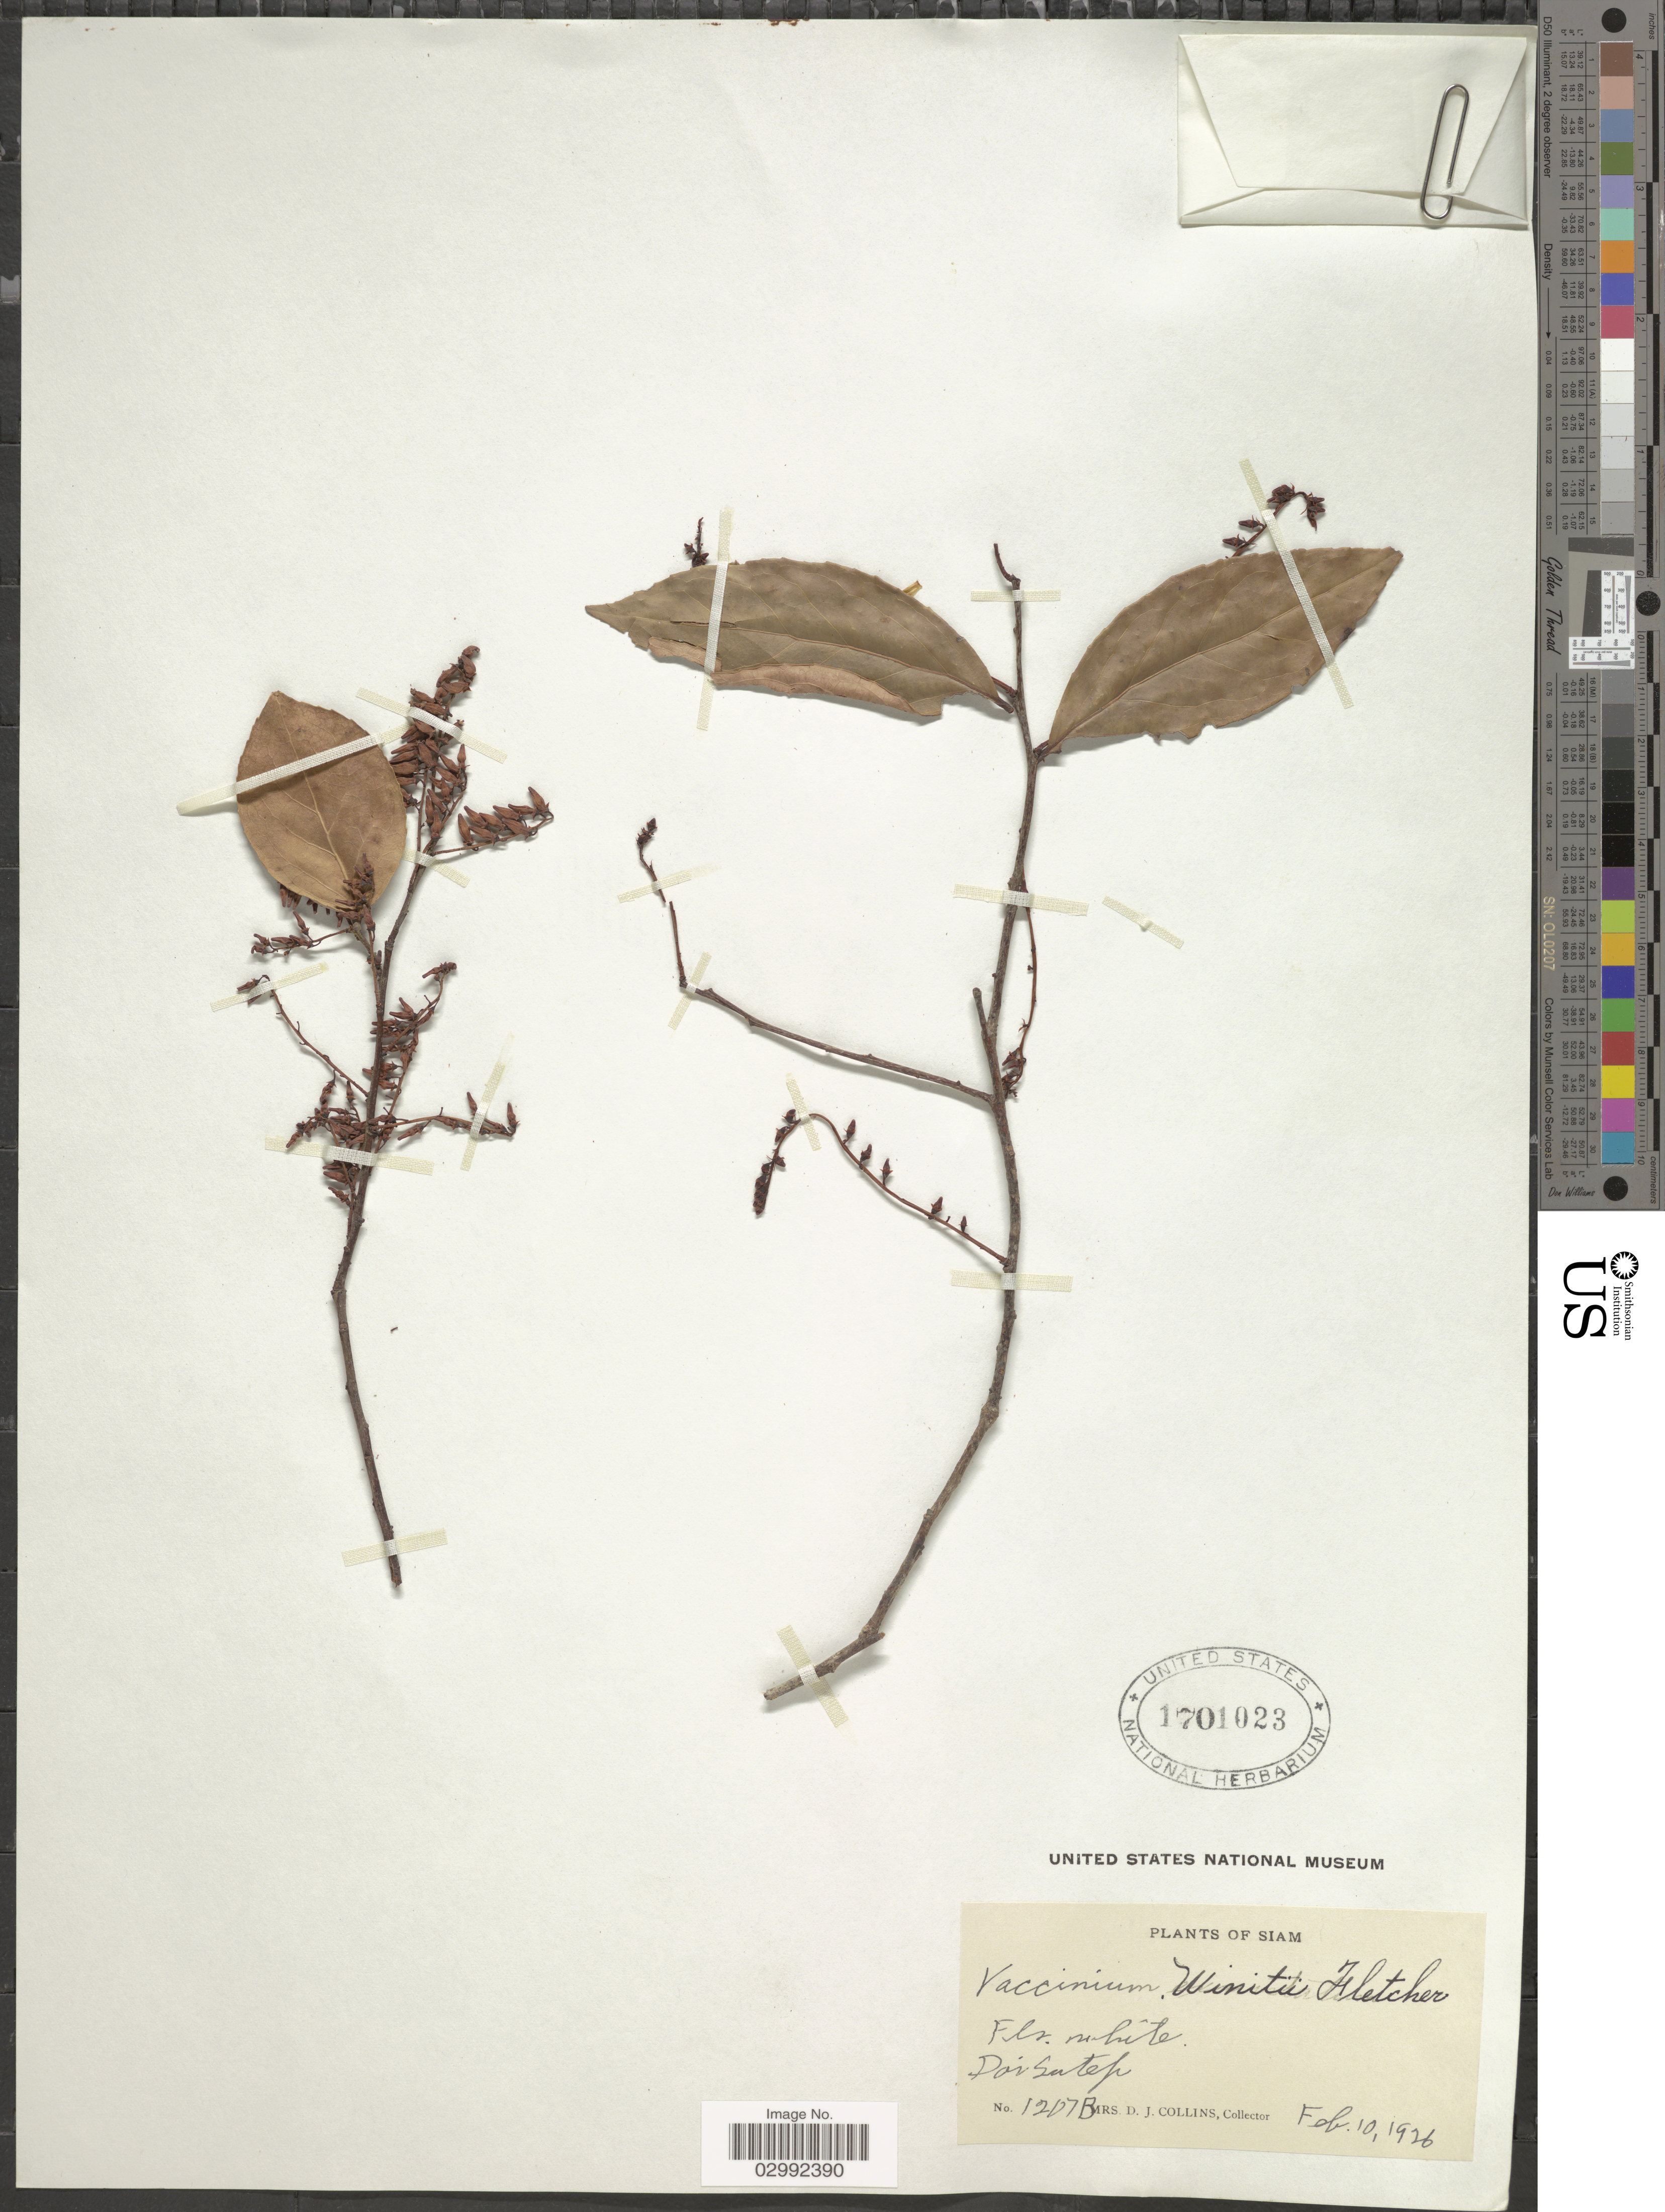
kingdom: Plantae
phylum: Tracheophyta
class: Magnoliopsida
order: Ericales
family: Ericaceae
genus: Vaccinium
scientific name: Vaccinium winitii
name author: H.R. Fletcher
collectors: Mrs. D. J. Collins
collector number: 1207B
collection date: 1926-02-10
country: Thailand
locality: Siam. Doi Sutep.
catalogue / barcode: US 1701023